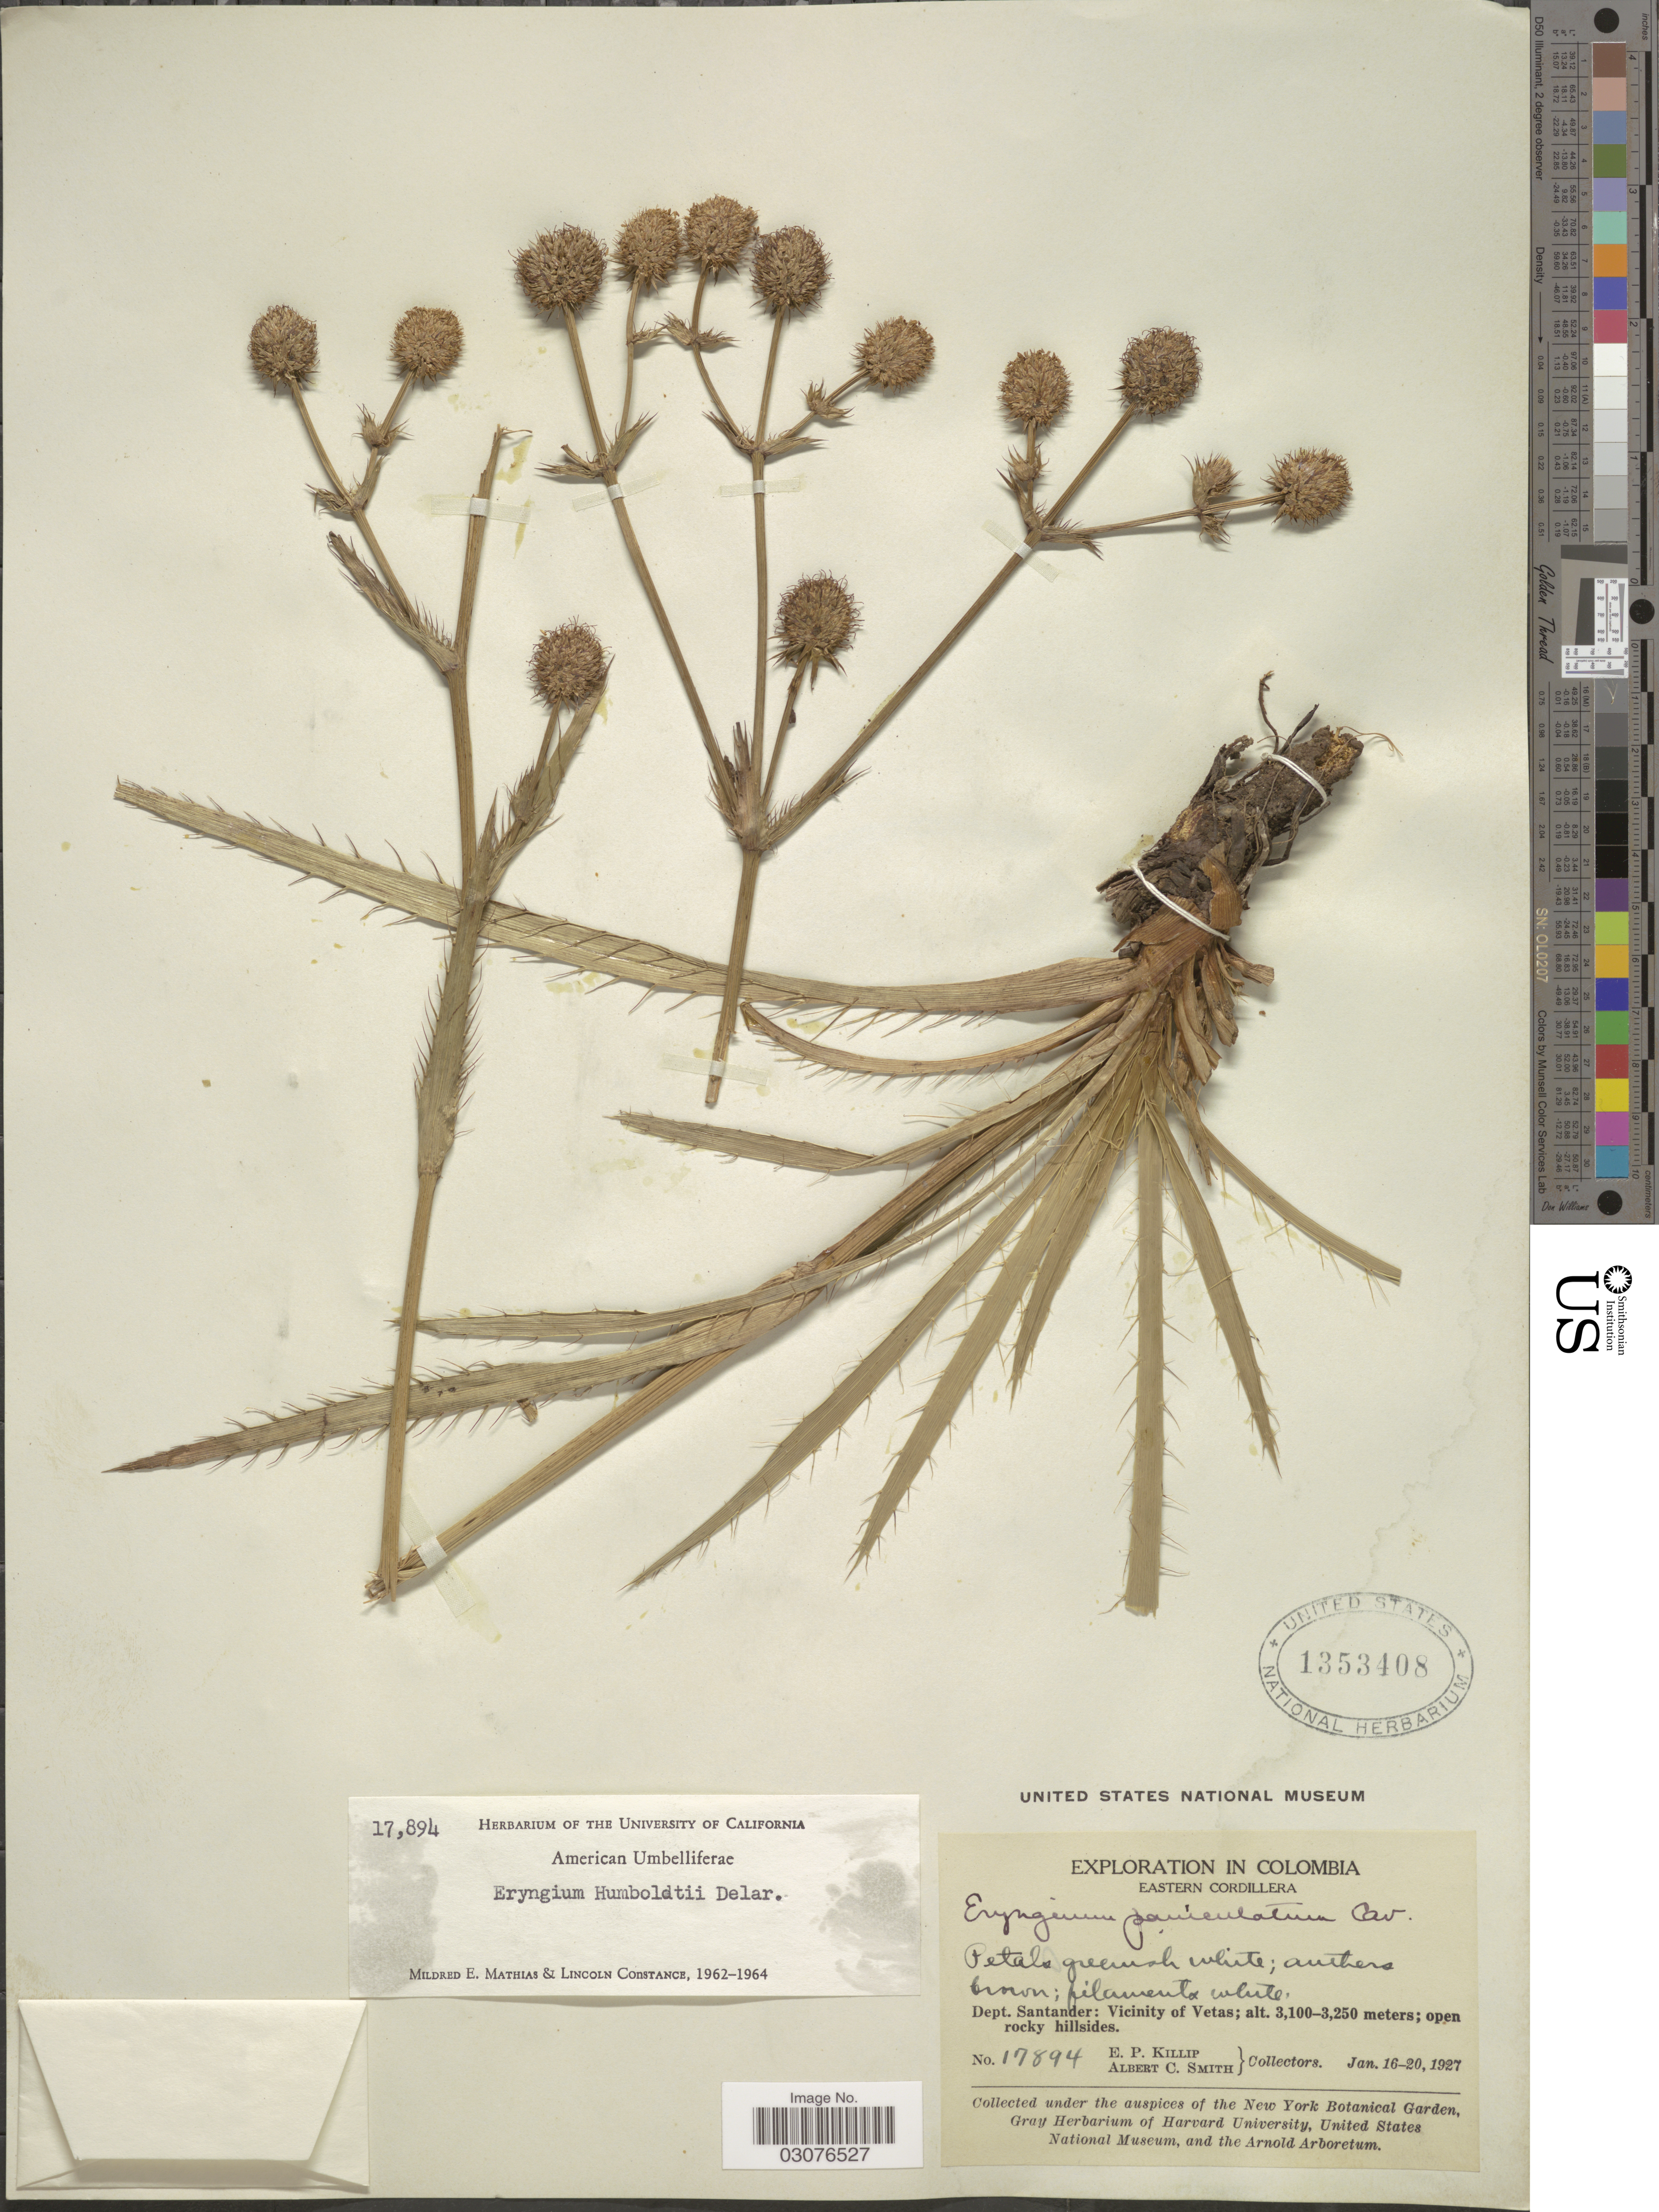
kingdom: Plantae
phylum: Tracheophyta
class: Magnoliopsida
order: Apiales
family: Apiaceae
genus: Eryngium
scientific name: Eryngium humboldtii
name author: F. Delaroche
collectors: E. P. Killip & A. C. Smith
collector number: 17894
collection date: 1927-01-16/1927-01-20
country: Colombia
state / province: Santander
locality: Eastern Cordillera. Dept. Santander: Vicinity of Vetas.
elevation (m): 3100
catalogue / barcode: US 1353408